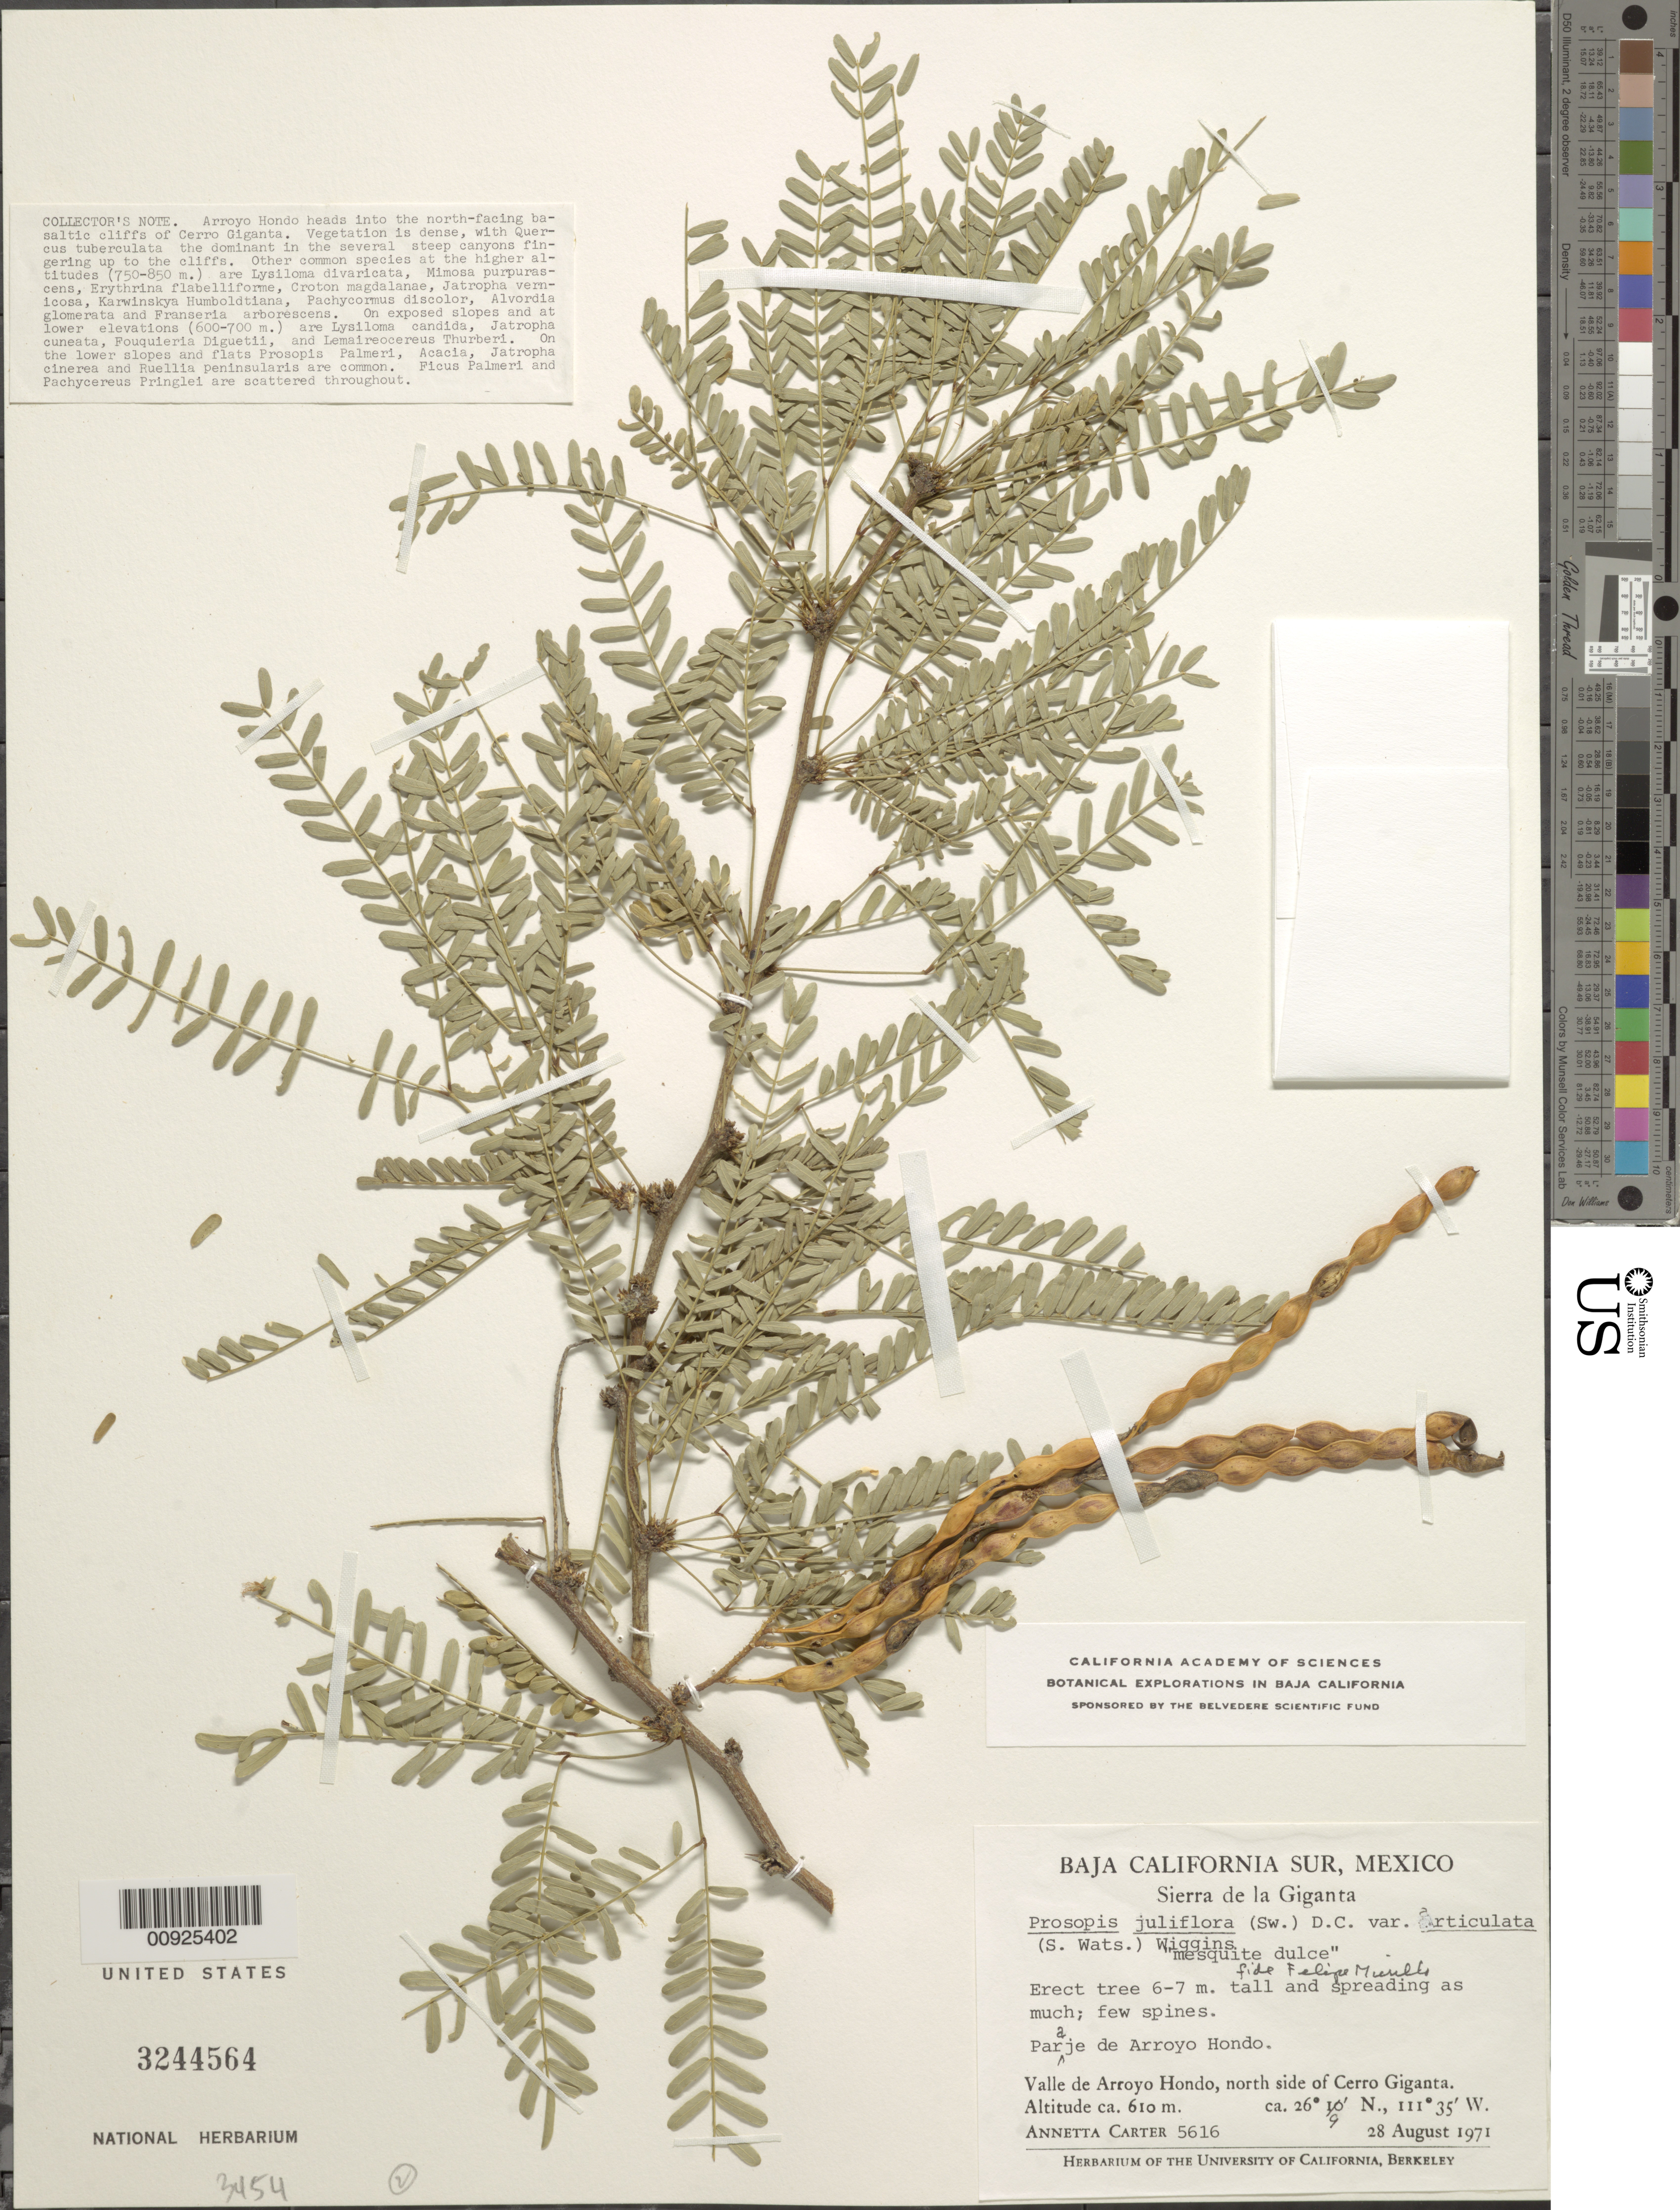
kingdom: Plantae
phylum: Tracheophyta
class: Magnoliopsida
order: Fabales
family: Fabaceae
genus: Neltuma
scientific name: Neltuma articulata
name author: (S. Watson) Britton & Rose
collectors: A. Carter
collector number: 5616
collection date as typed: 28 Aug 1971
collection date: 1971-08-28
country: Mexico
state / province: Baja California Sur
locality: Paraje de Arroyo Hondo, Valle de Arroyo Hondo, north side of Cerro Giganta. Baja California Sur. Sierra de la Giganta.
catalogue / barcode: US 3244564